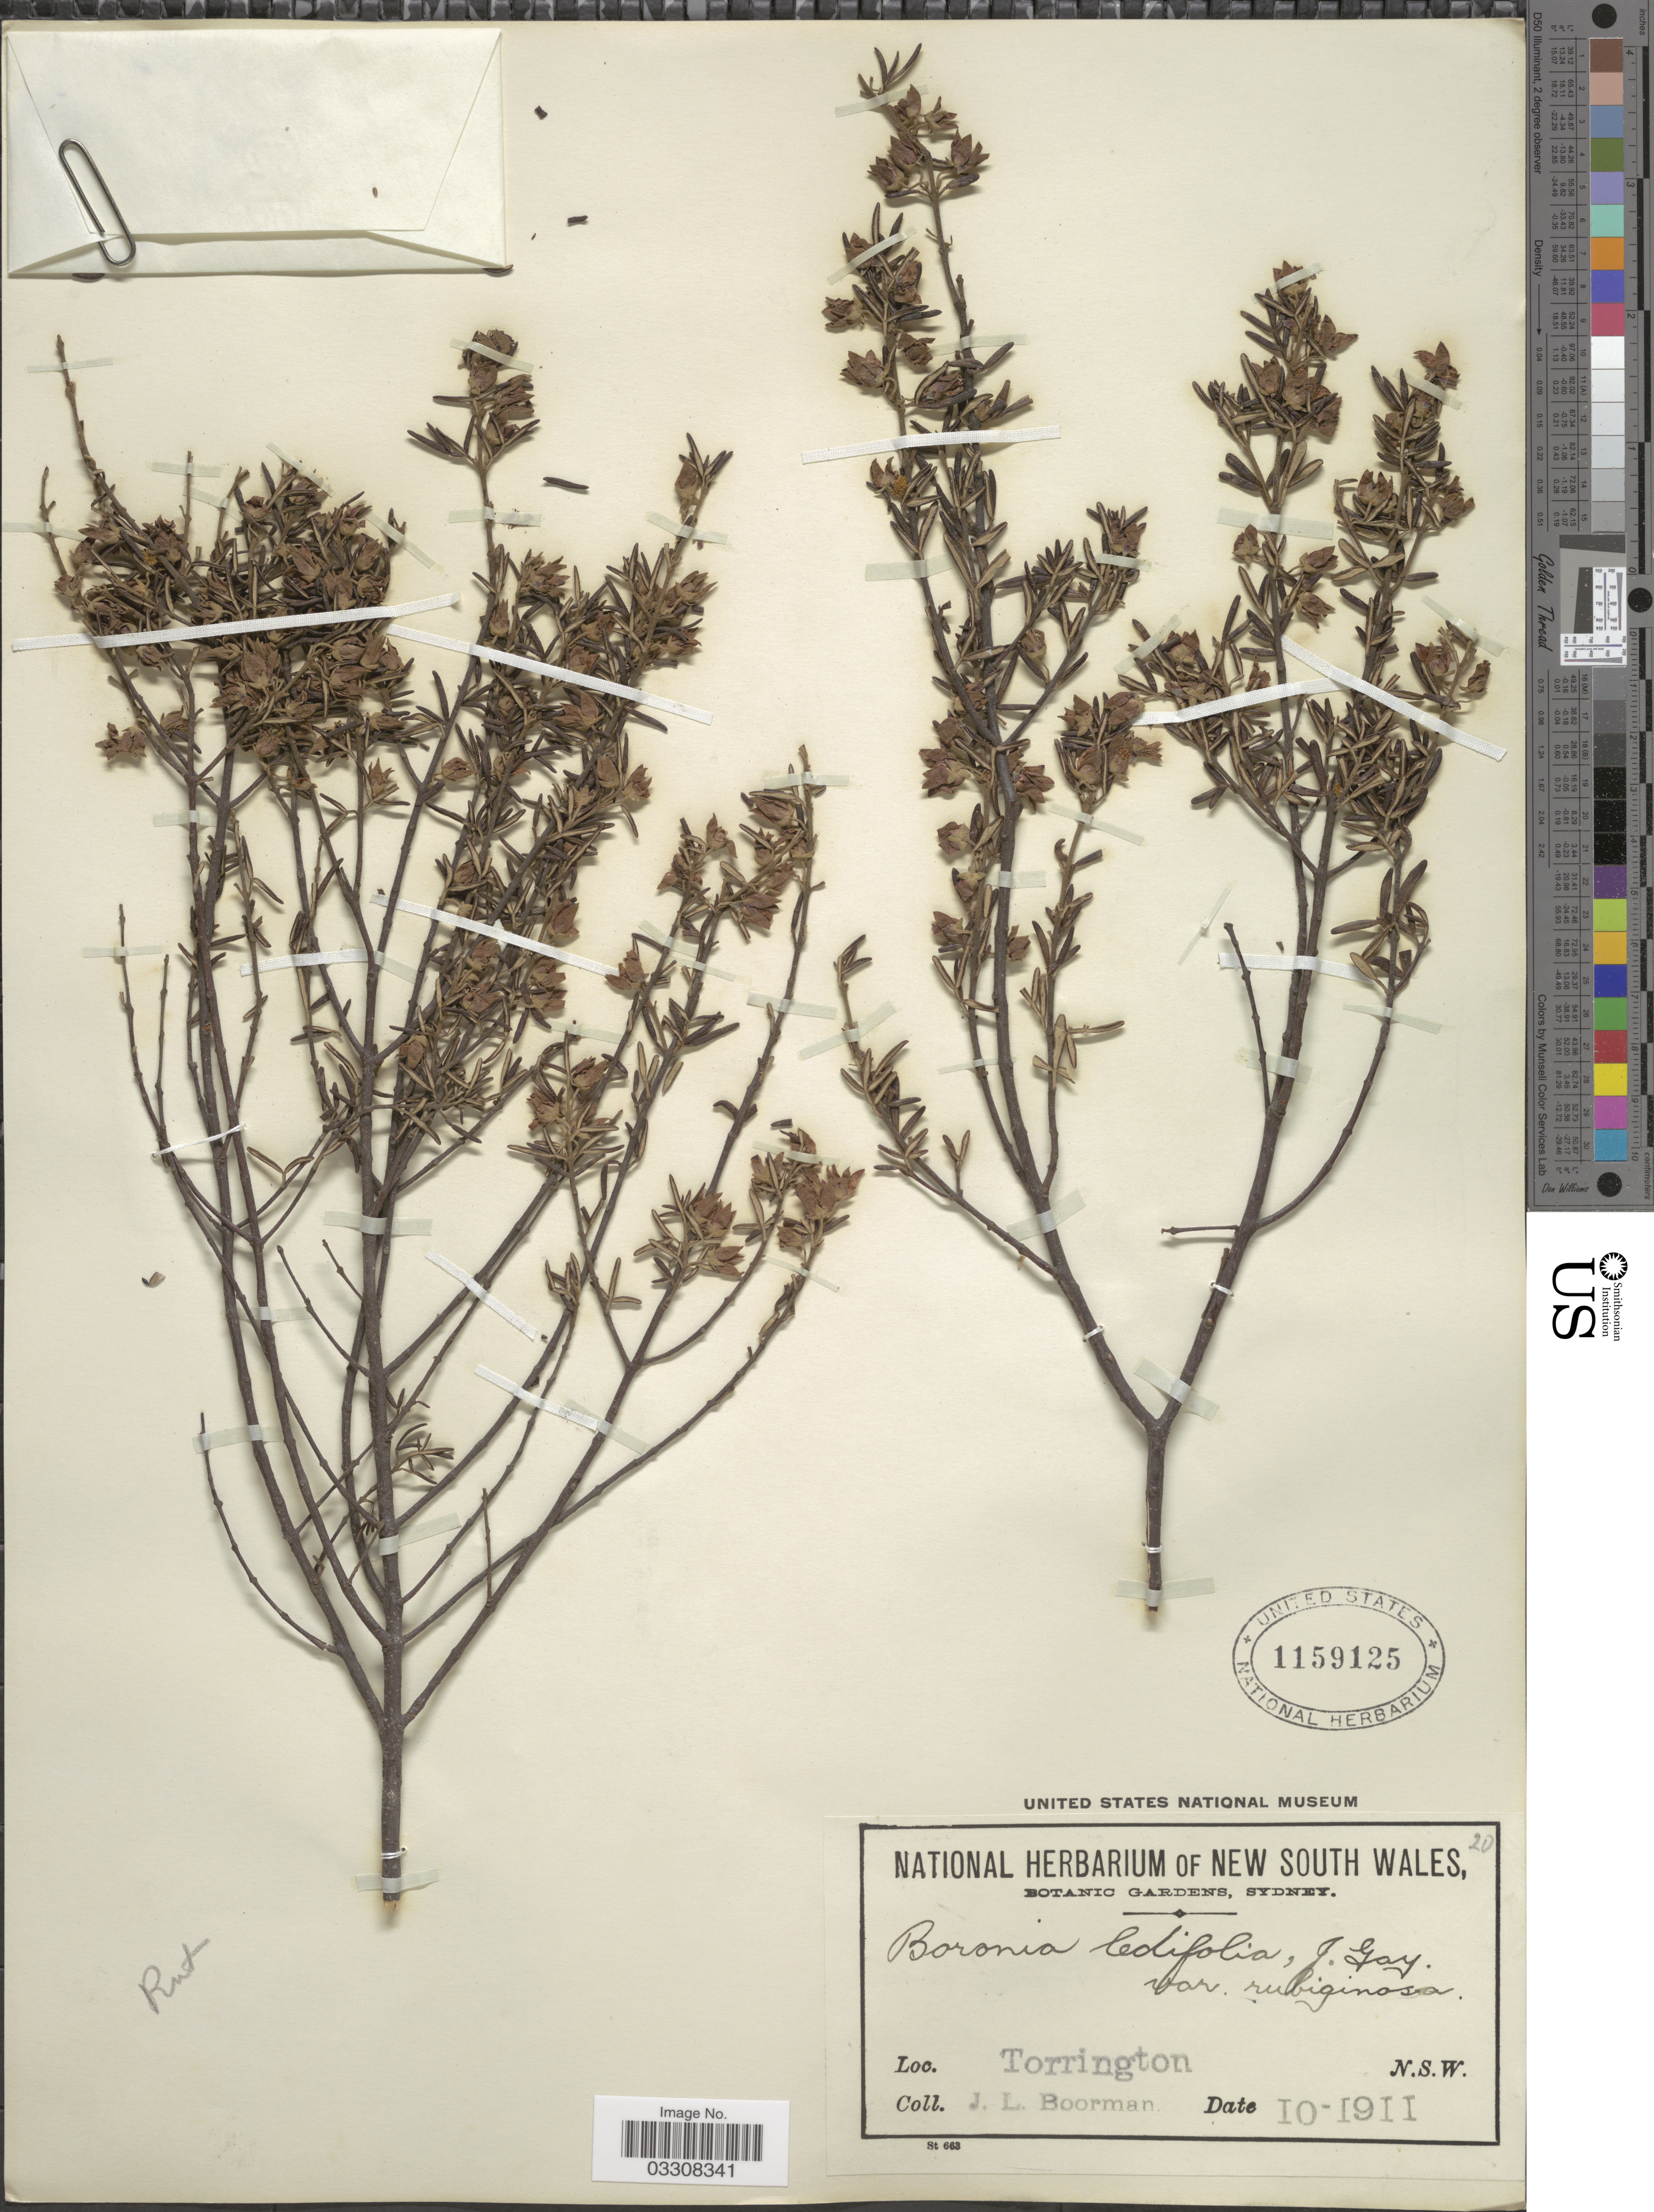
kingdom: Plantae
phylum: Tracheophyta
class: Magnoliopsida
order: Sapindales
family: Rutaceae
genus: Boronia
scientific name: Boronia rubiginosa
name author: A. Cunn. ex Endl.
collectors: J. Boorman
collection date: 1911-10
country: Australia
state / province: New South Wales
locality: Torrington.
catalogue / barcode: US 1159125